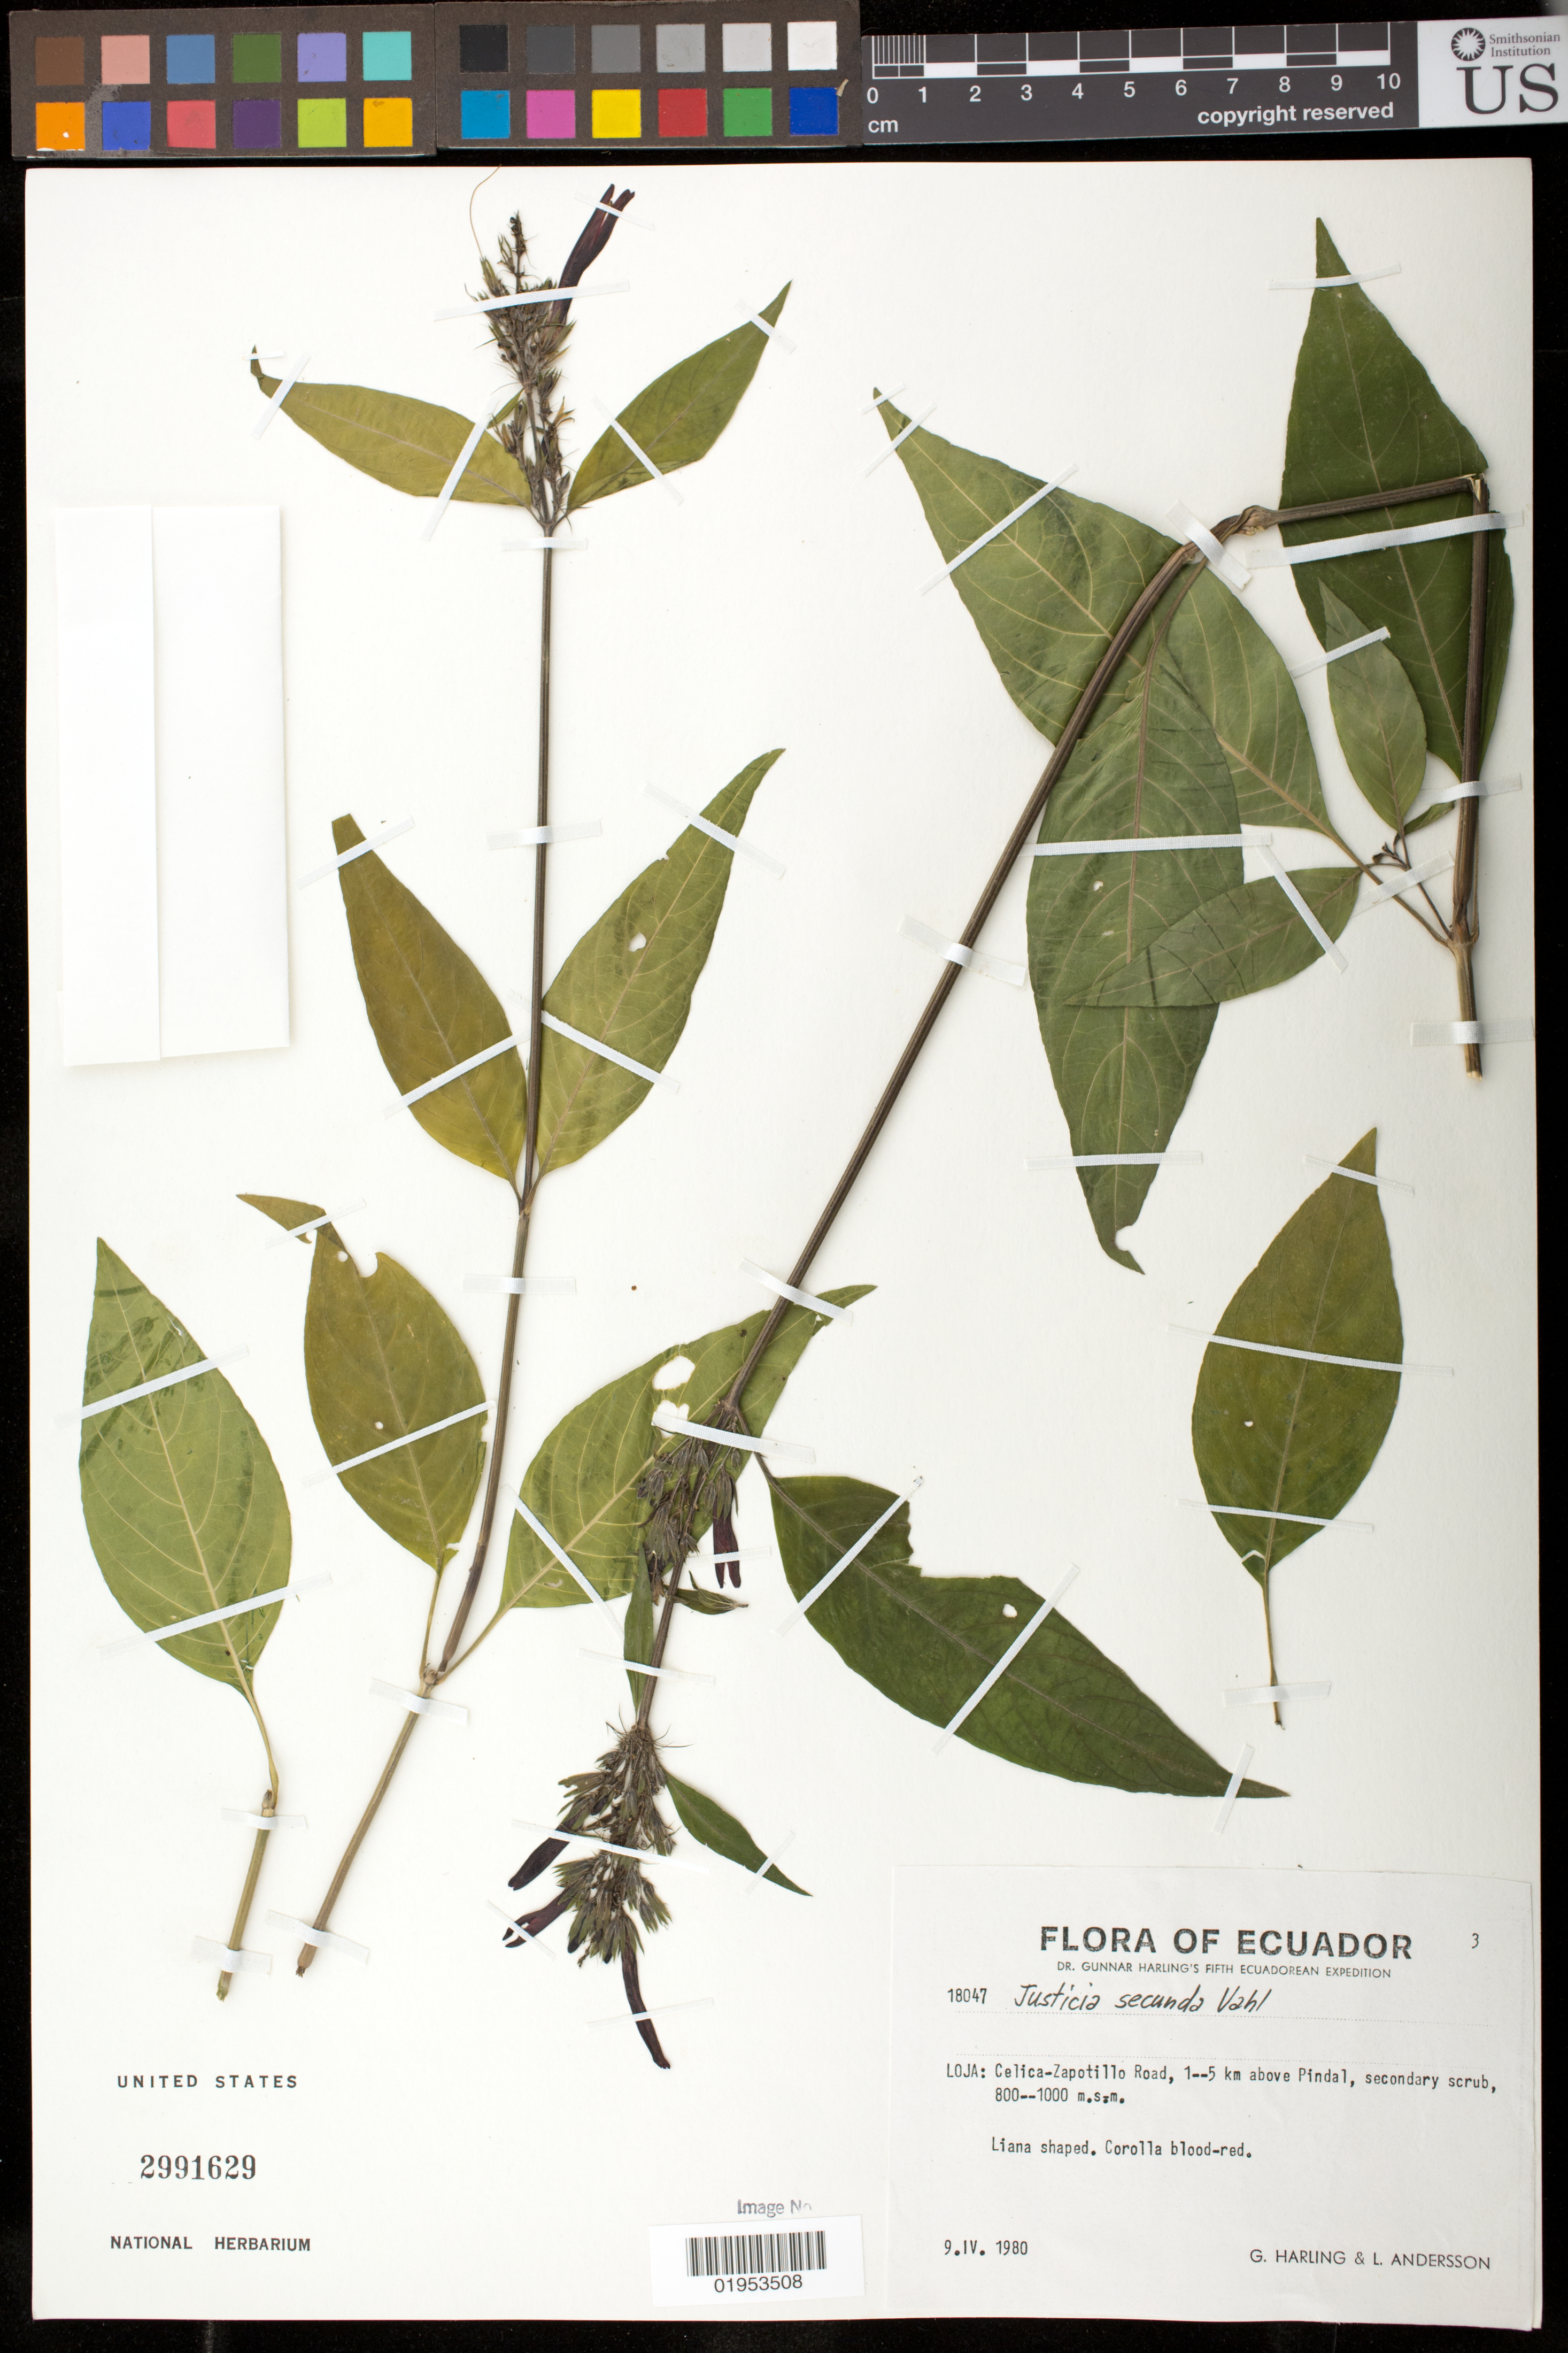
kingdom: Plantae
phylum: Tracheophyta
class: Magnoliopsida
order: Lamiales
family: Acanthaceae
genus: Justicia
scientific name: Justicia secunda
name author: Vahl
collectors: G. Harling & L. Andersson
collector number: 18047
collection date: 1980-04-09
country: Ecuador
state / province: Loja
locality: Celica-Zapotillo road, 1--5 km above Pindal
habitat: Secondary scrub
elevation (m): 800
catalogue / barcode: US 2991629